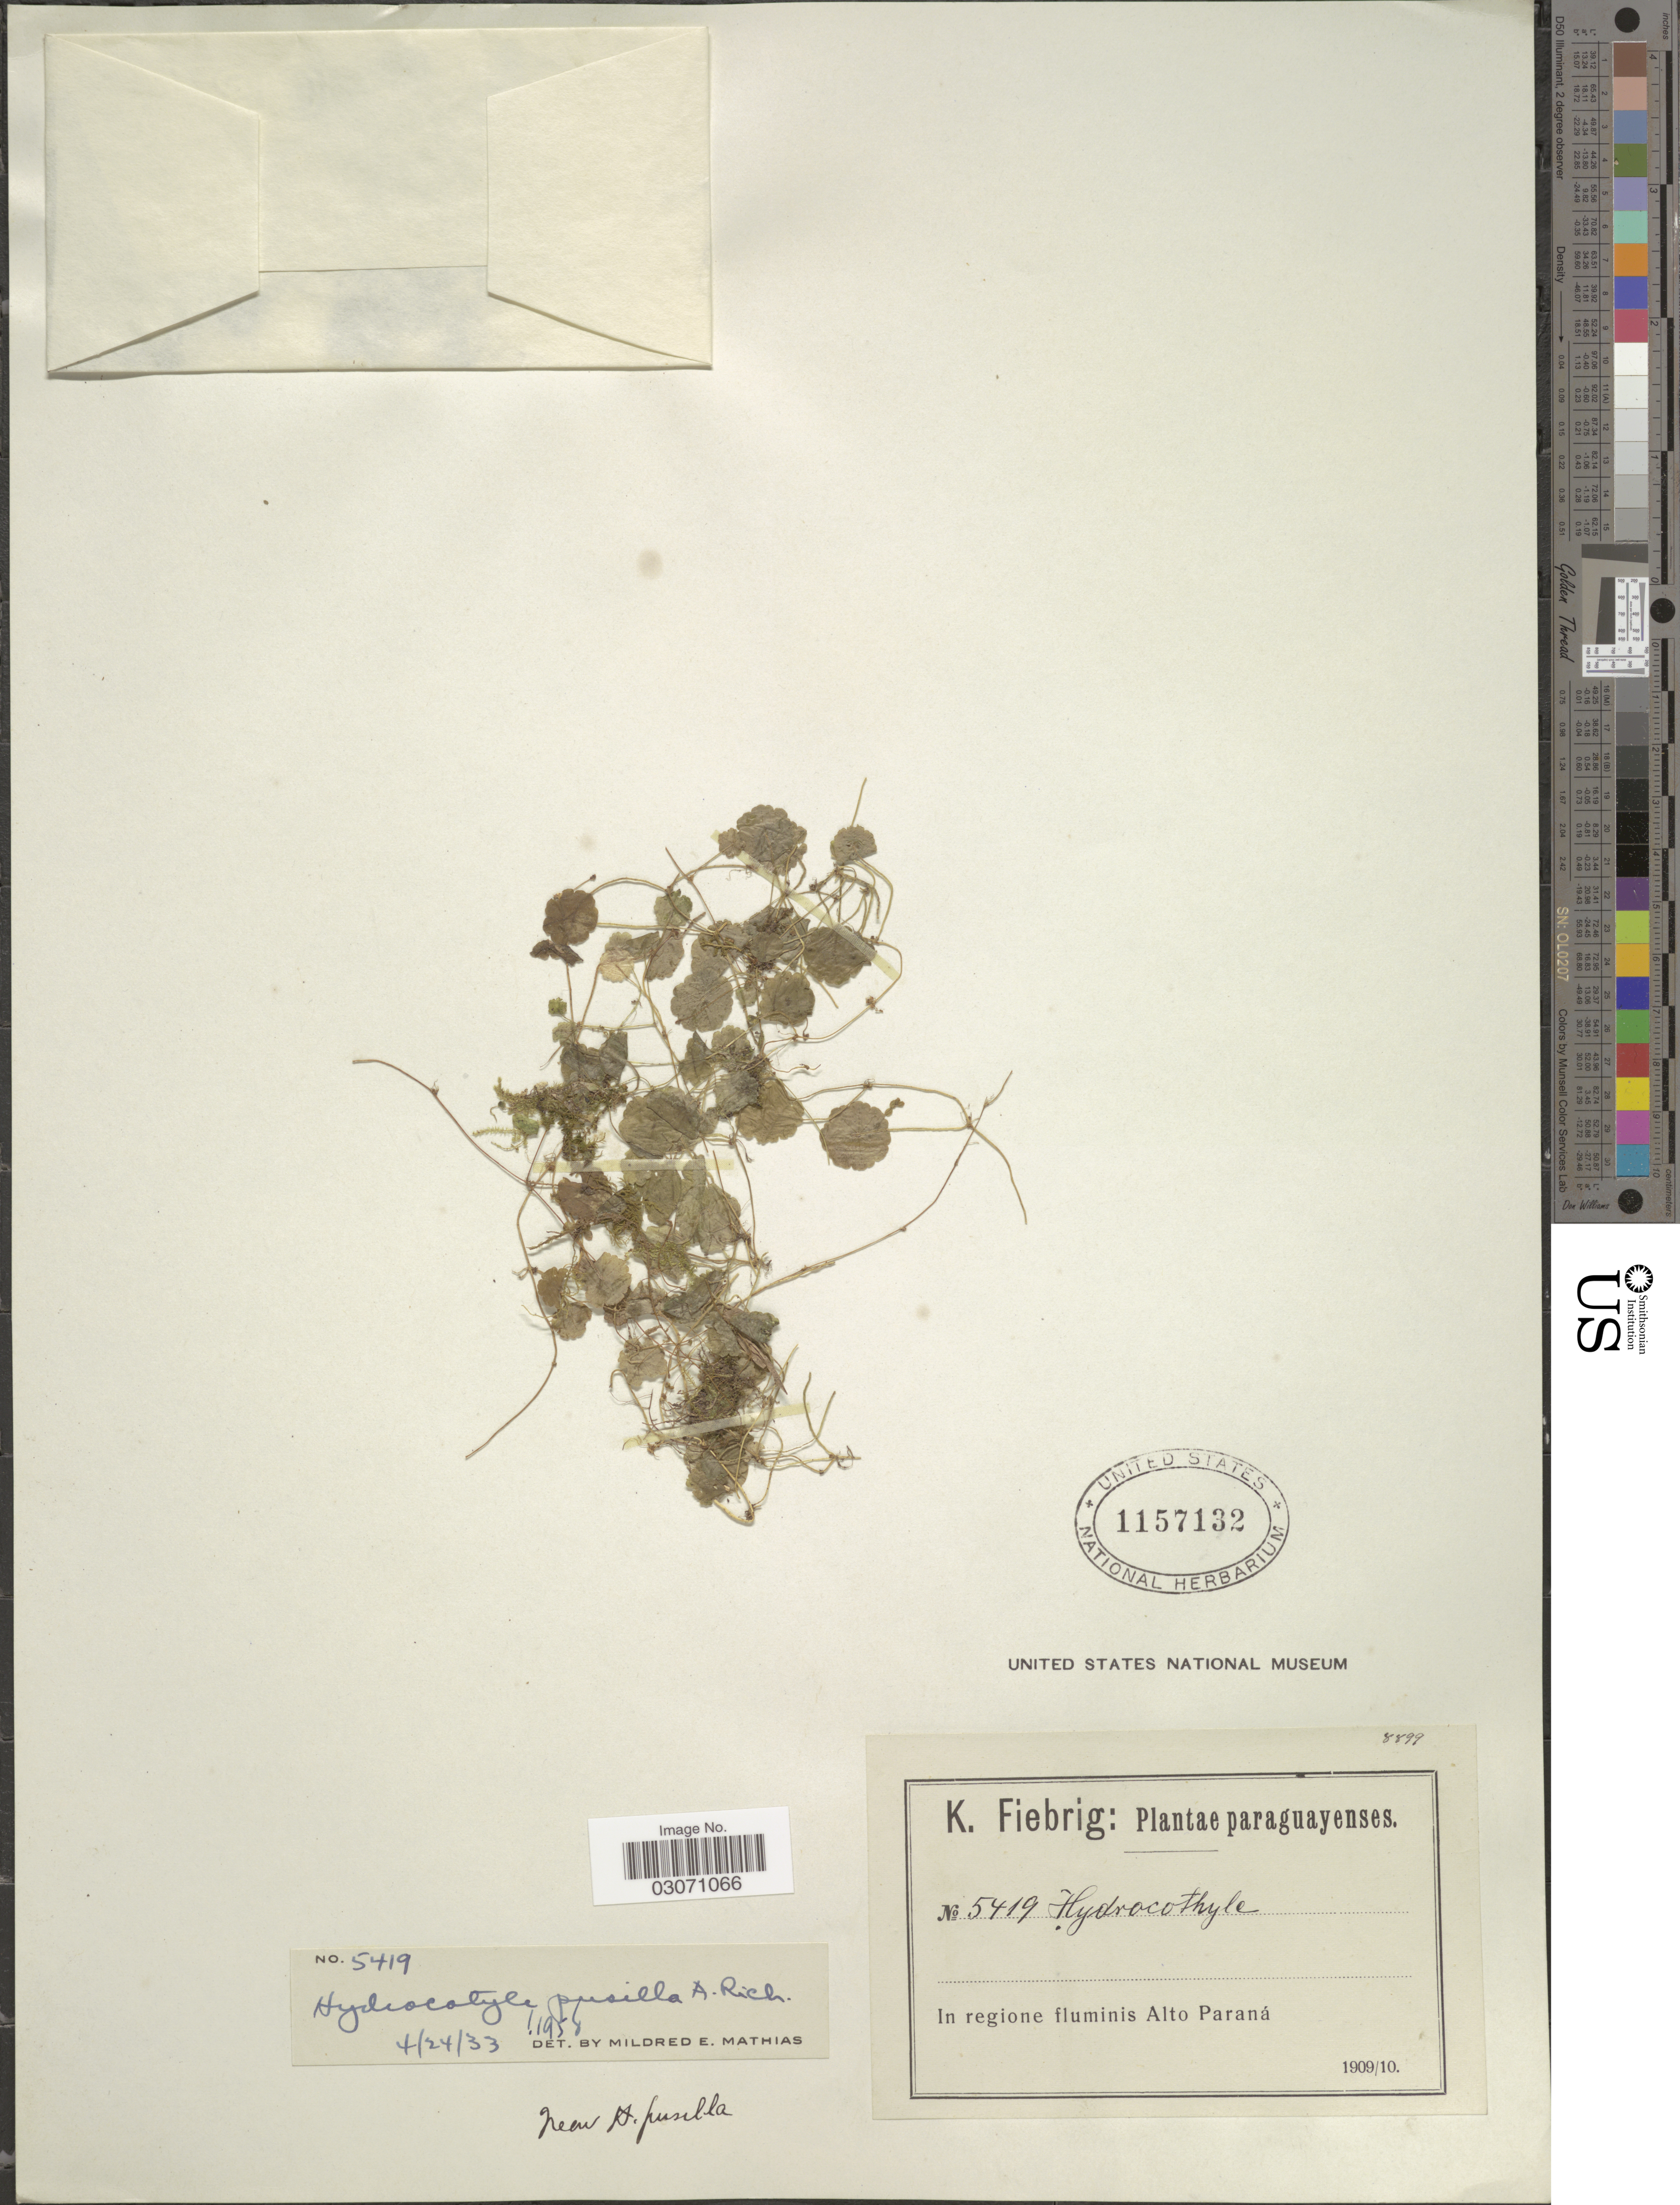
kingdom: Plantae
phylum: Tracheophyta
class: Magnoliopsida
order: Apiales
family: Araliaceae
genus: Hydrocotyle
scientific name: Hydrocotyle pusilla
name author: A. Rich.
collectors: K. Fiebrig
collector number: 5419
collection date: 1909/1910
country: Paraguay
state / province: Alto Parana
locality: In regione fluminis Alto Paraná.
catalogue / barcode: US 1157132